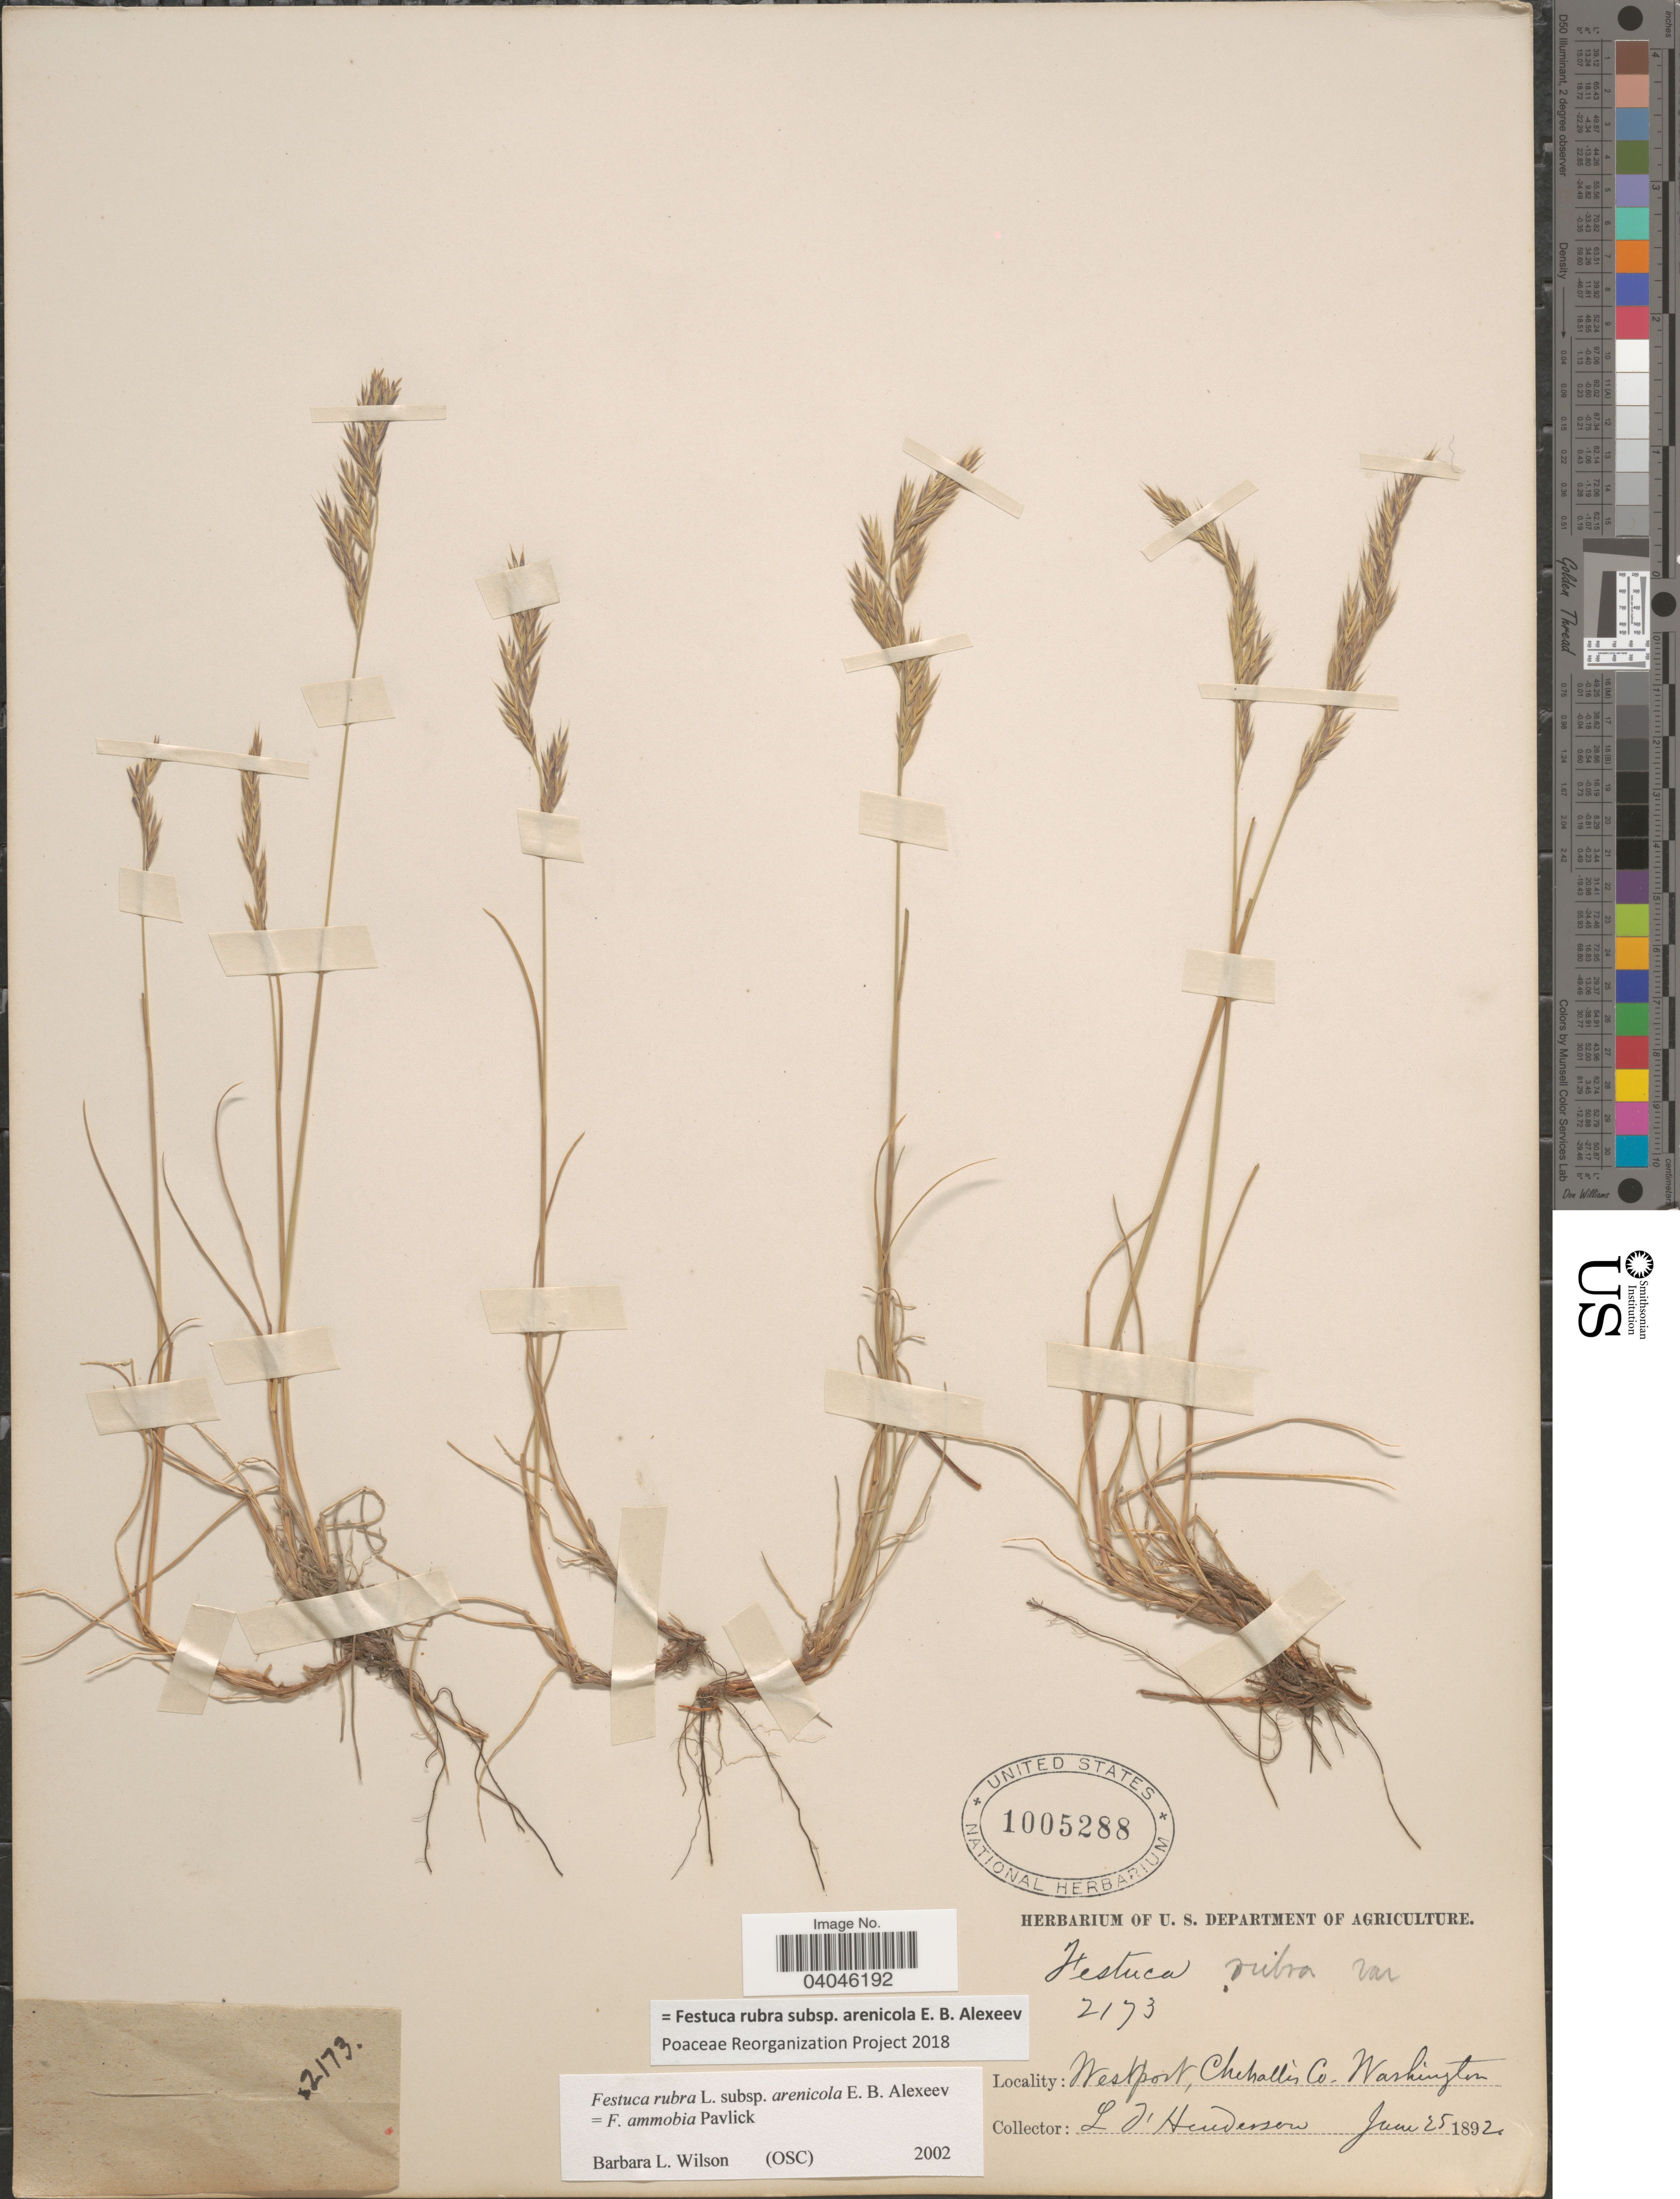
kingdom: Plantae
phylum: Tracheophyta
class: Liliopsida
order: Poales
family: Poaceae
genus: Festuca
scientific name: Festuca rubra subsp. arenicola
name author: E.B. Alexeev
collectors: L. Henderson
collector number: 2173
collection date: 1892-06-25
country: United States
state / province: Washington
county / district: Grays Harbor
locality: Westport, Chehallis Co.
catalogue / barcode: US 1005288